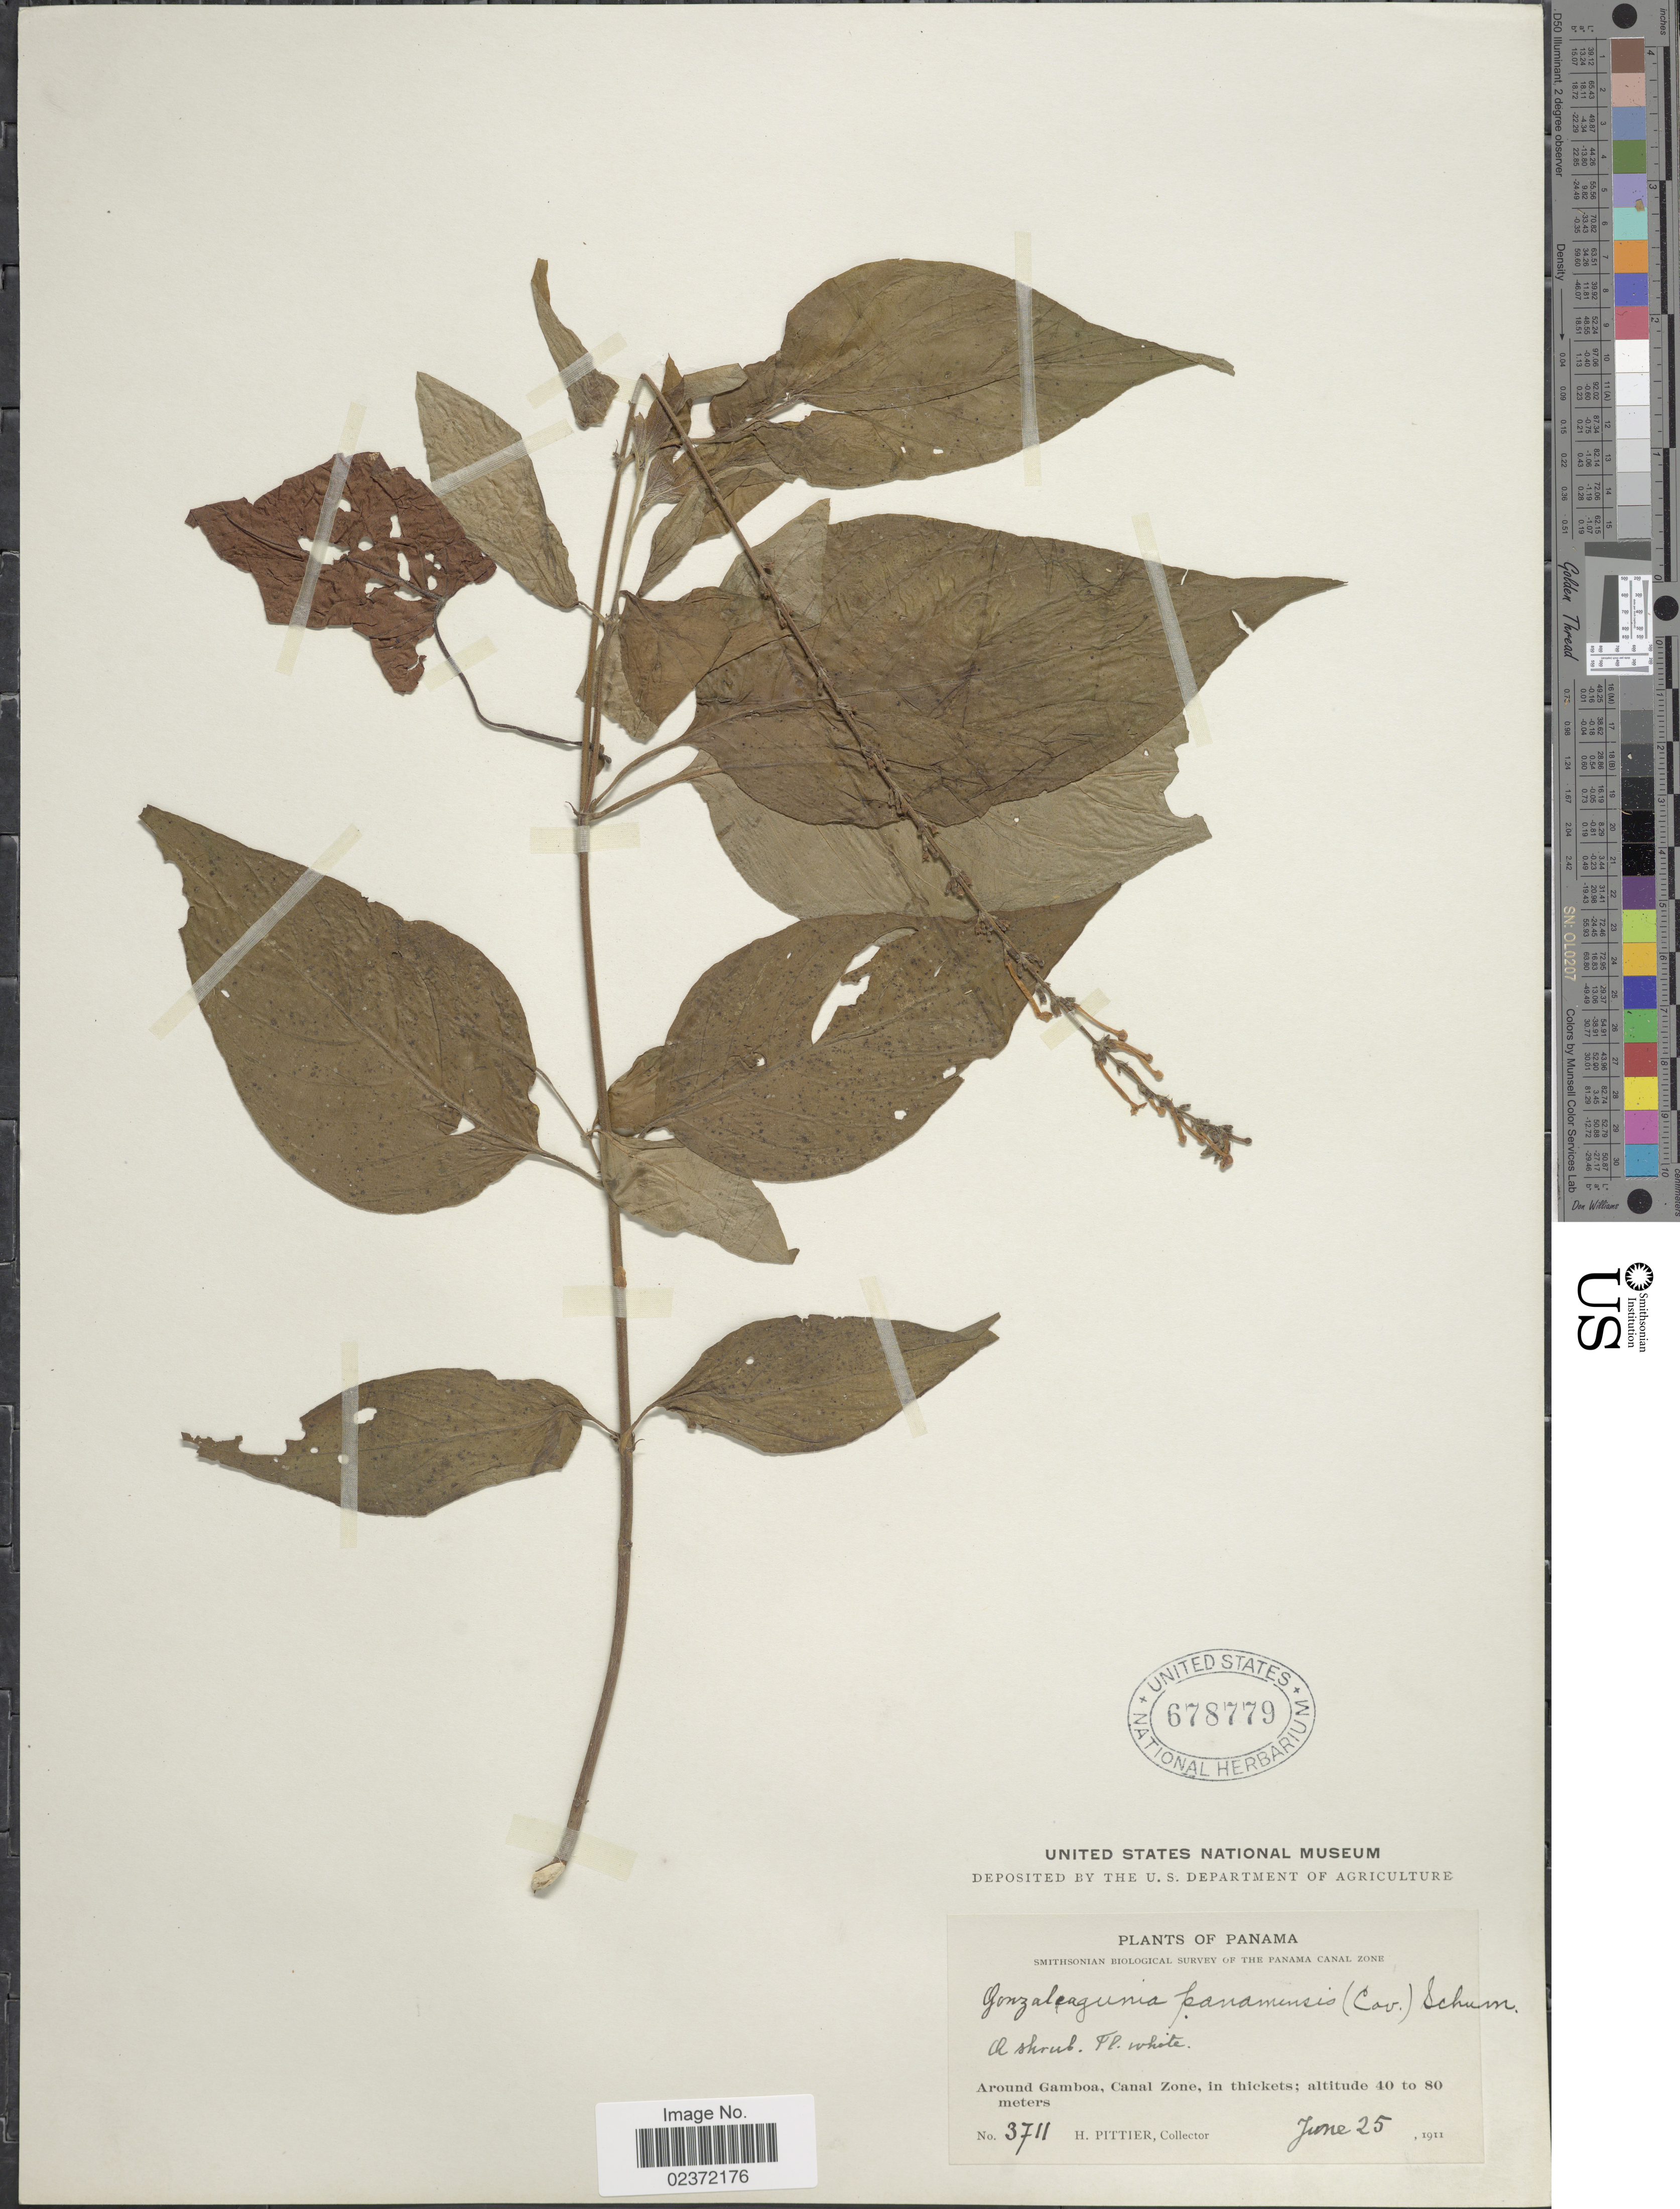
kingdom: Plantae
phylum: Tracheophyta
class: Magnoliopsida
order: Gentianales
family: Rubiaceae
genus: Gonzalagunia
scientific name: Gonzalagunia panamensis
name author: (Cav.) K. Schum.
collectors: H. F. Pittier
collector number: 3711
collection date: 1911-06-25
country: Panama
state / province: Colón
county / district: Canal Zone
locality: Around Gamboa, Canal Zone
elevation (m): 40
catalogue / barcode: US 678779